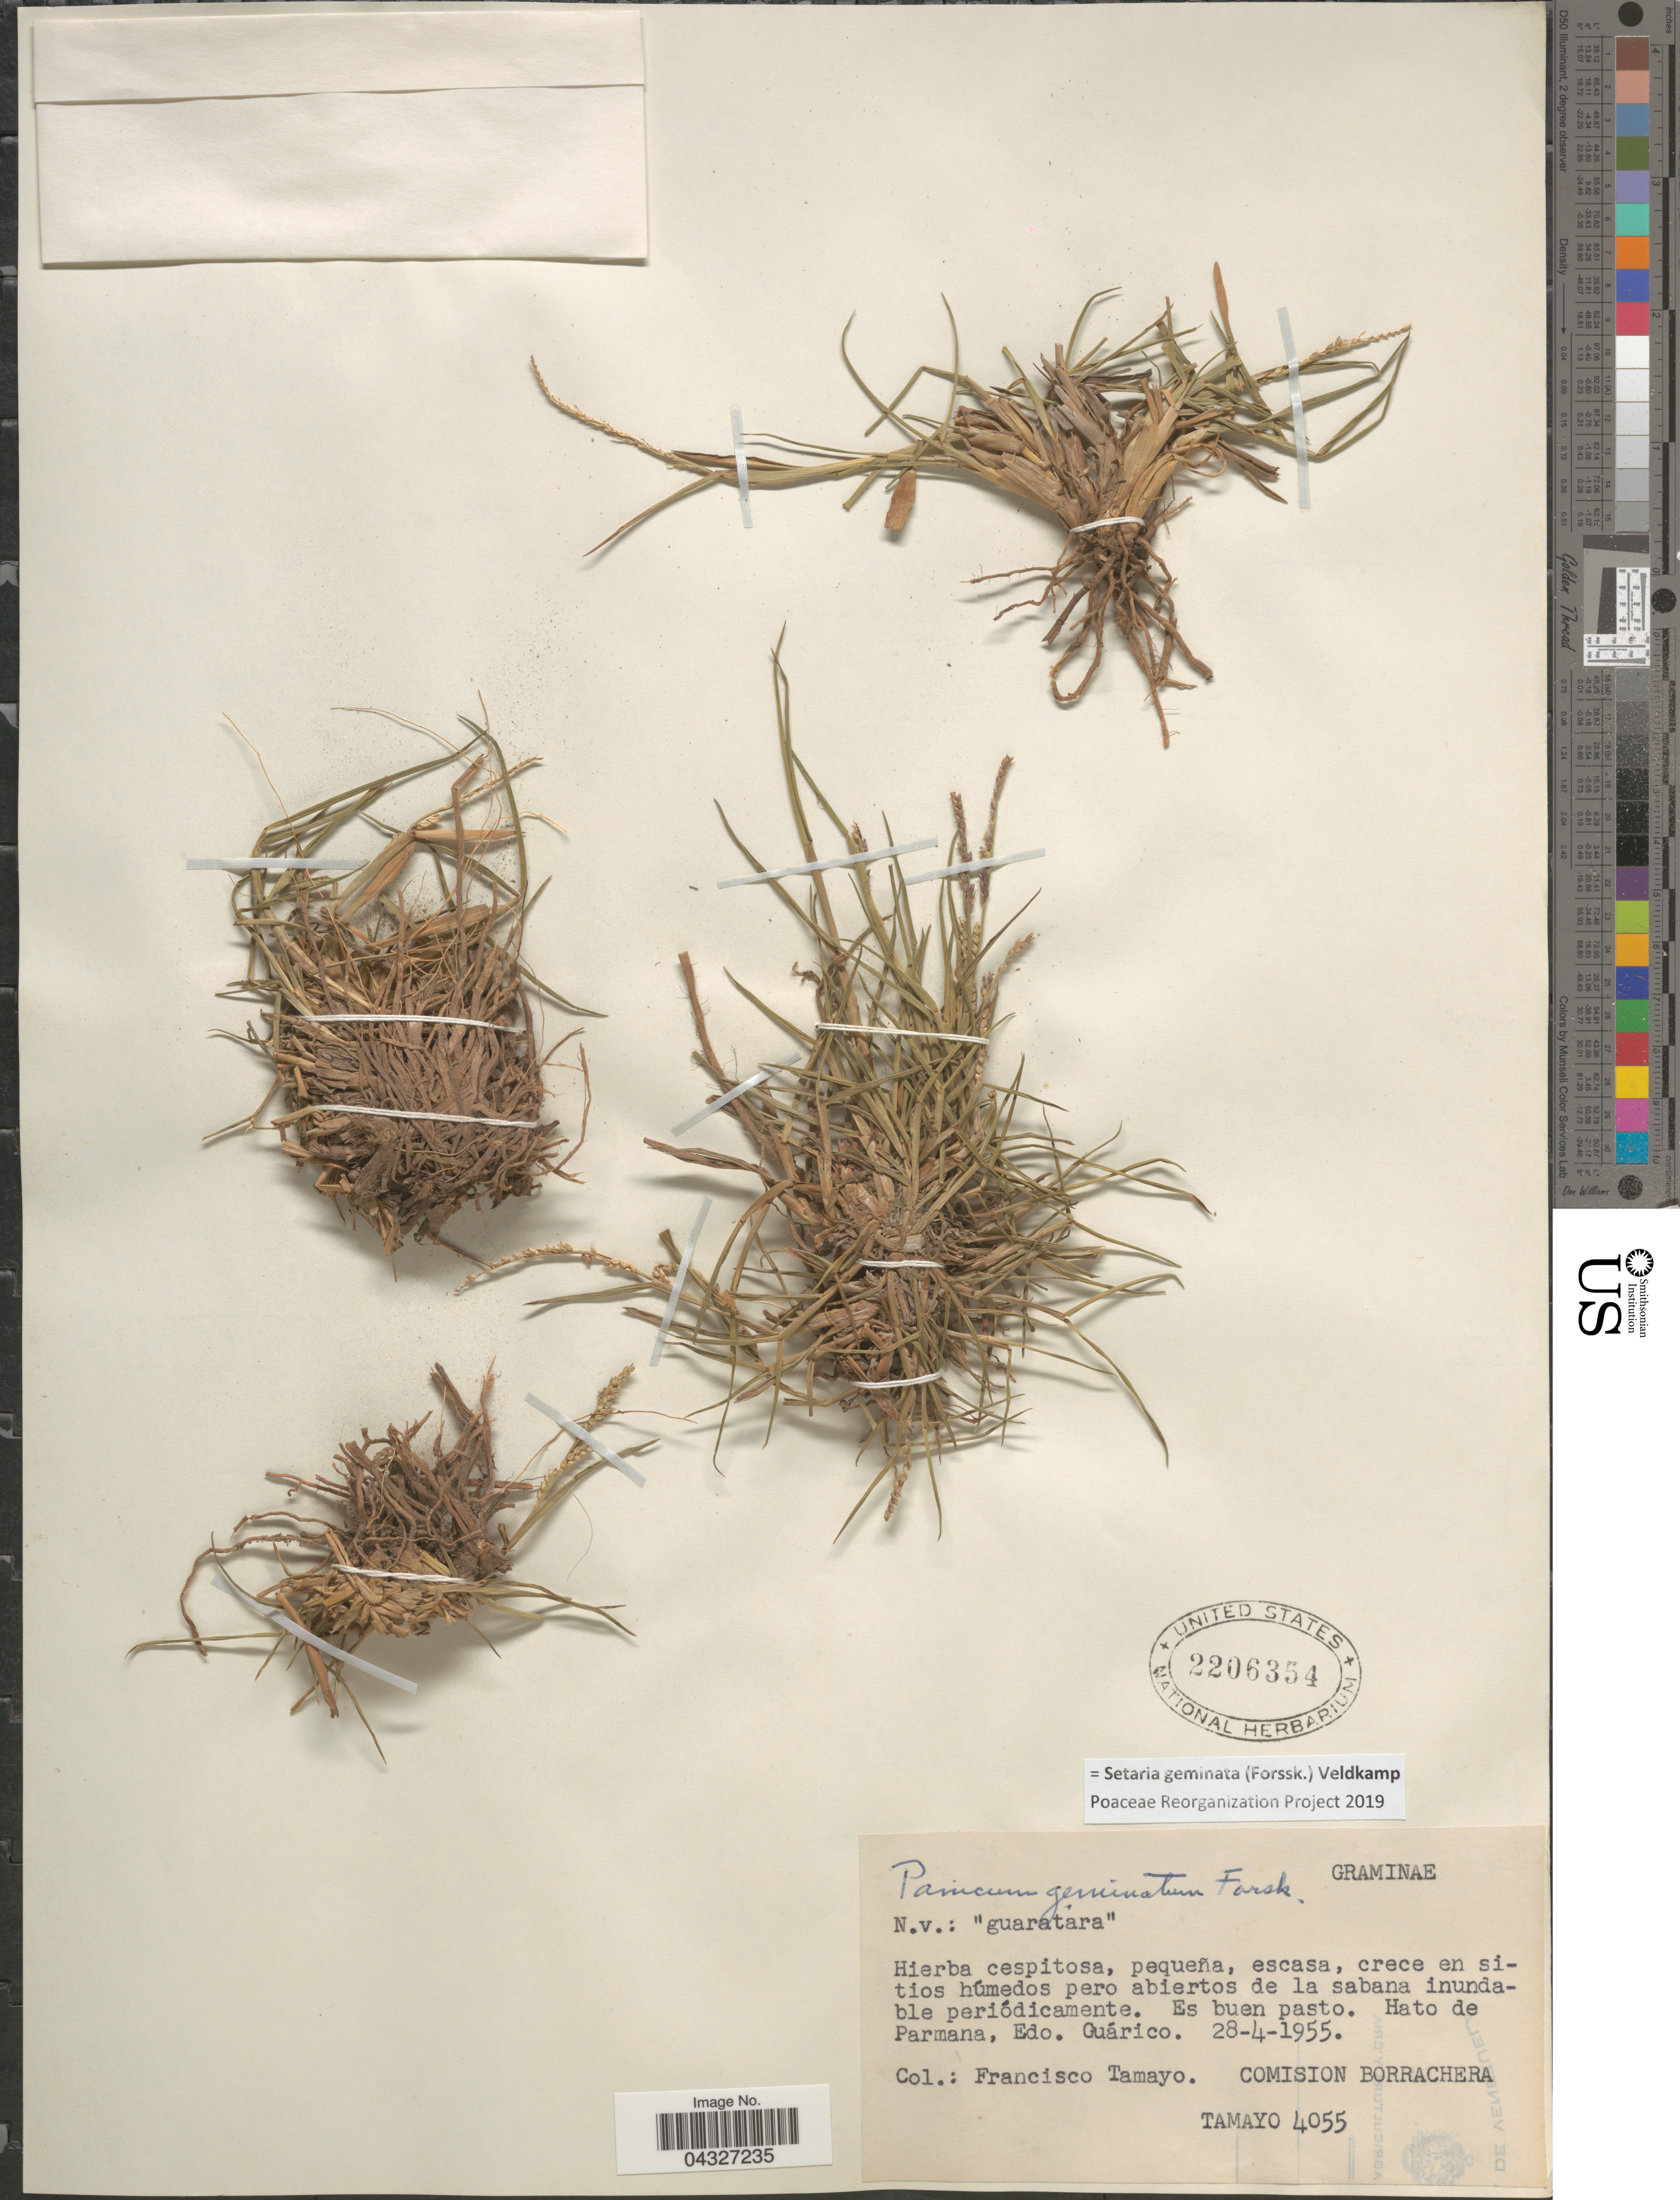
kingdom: Plantae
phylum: Tracheophyta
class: Liliopsida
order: Poales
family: Poaceae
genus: Setaria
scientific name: Setaria geminata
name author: (Forssk.) Veldkamp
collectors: F. Tamayo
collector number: Tamayo4055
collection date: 1955-04-28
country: Venezuela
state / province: Guarico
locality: Hato de Parmana. Comision Borrachera.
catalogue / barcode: US 2206354